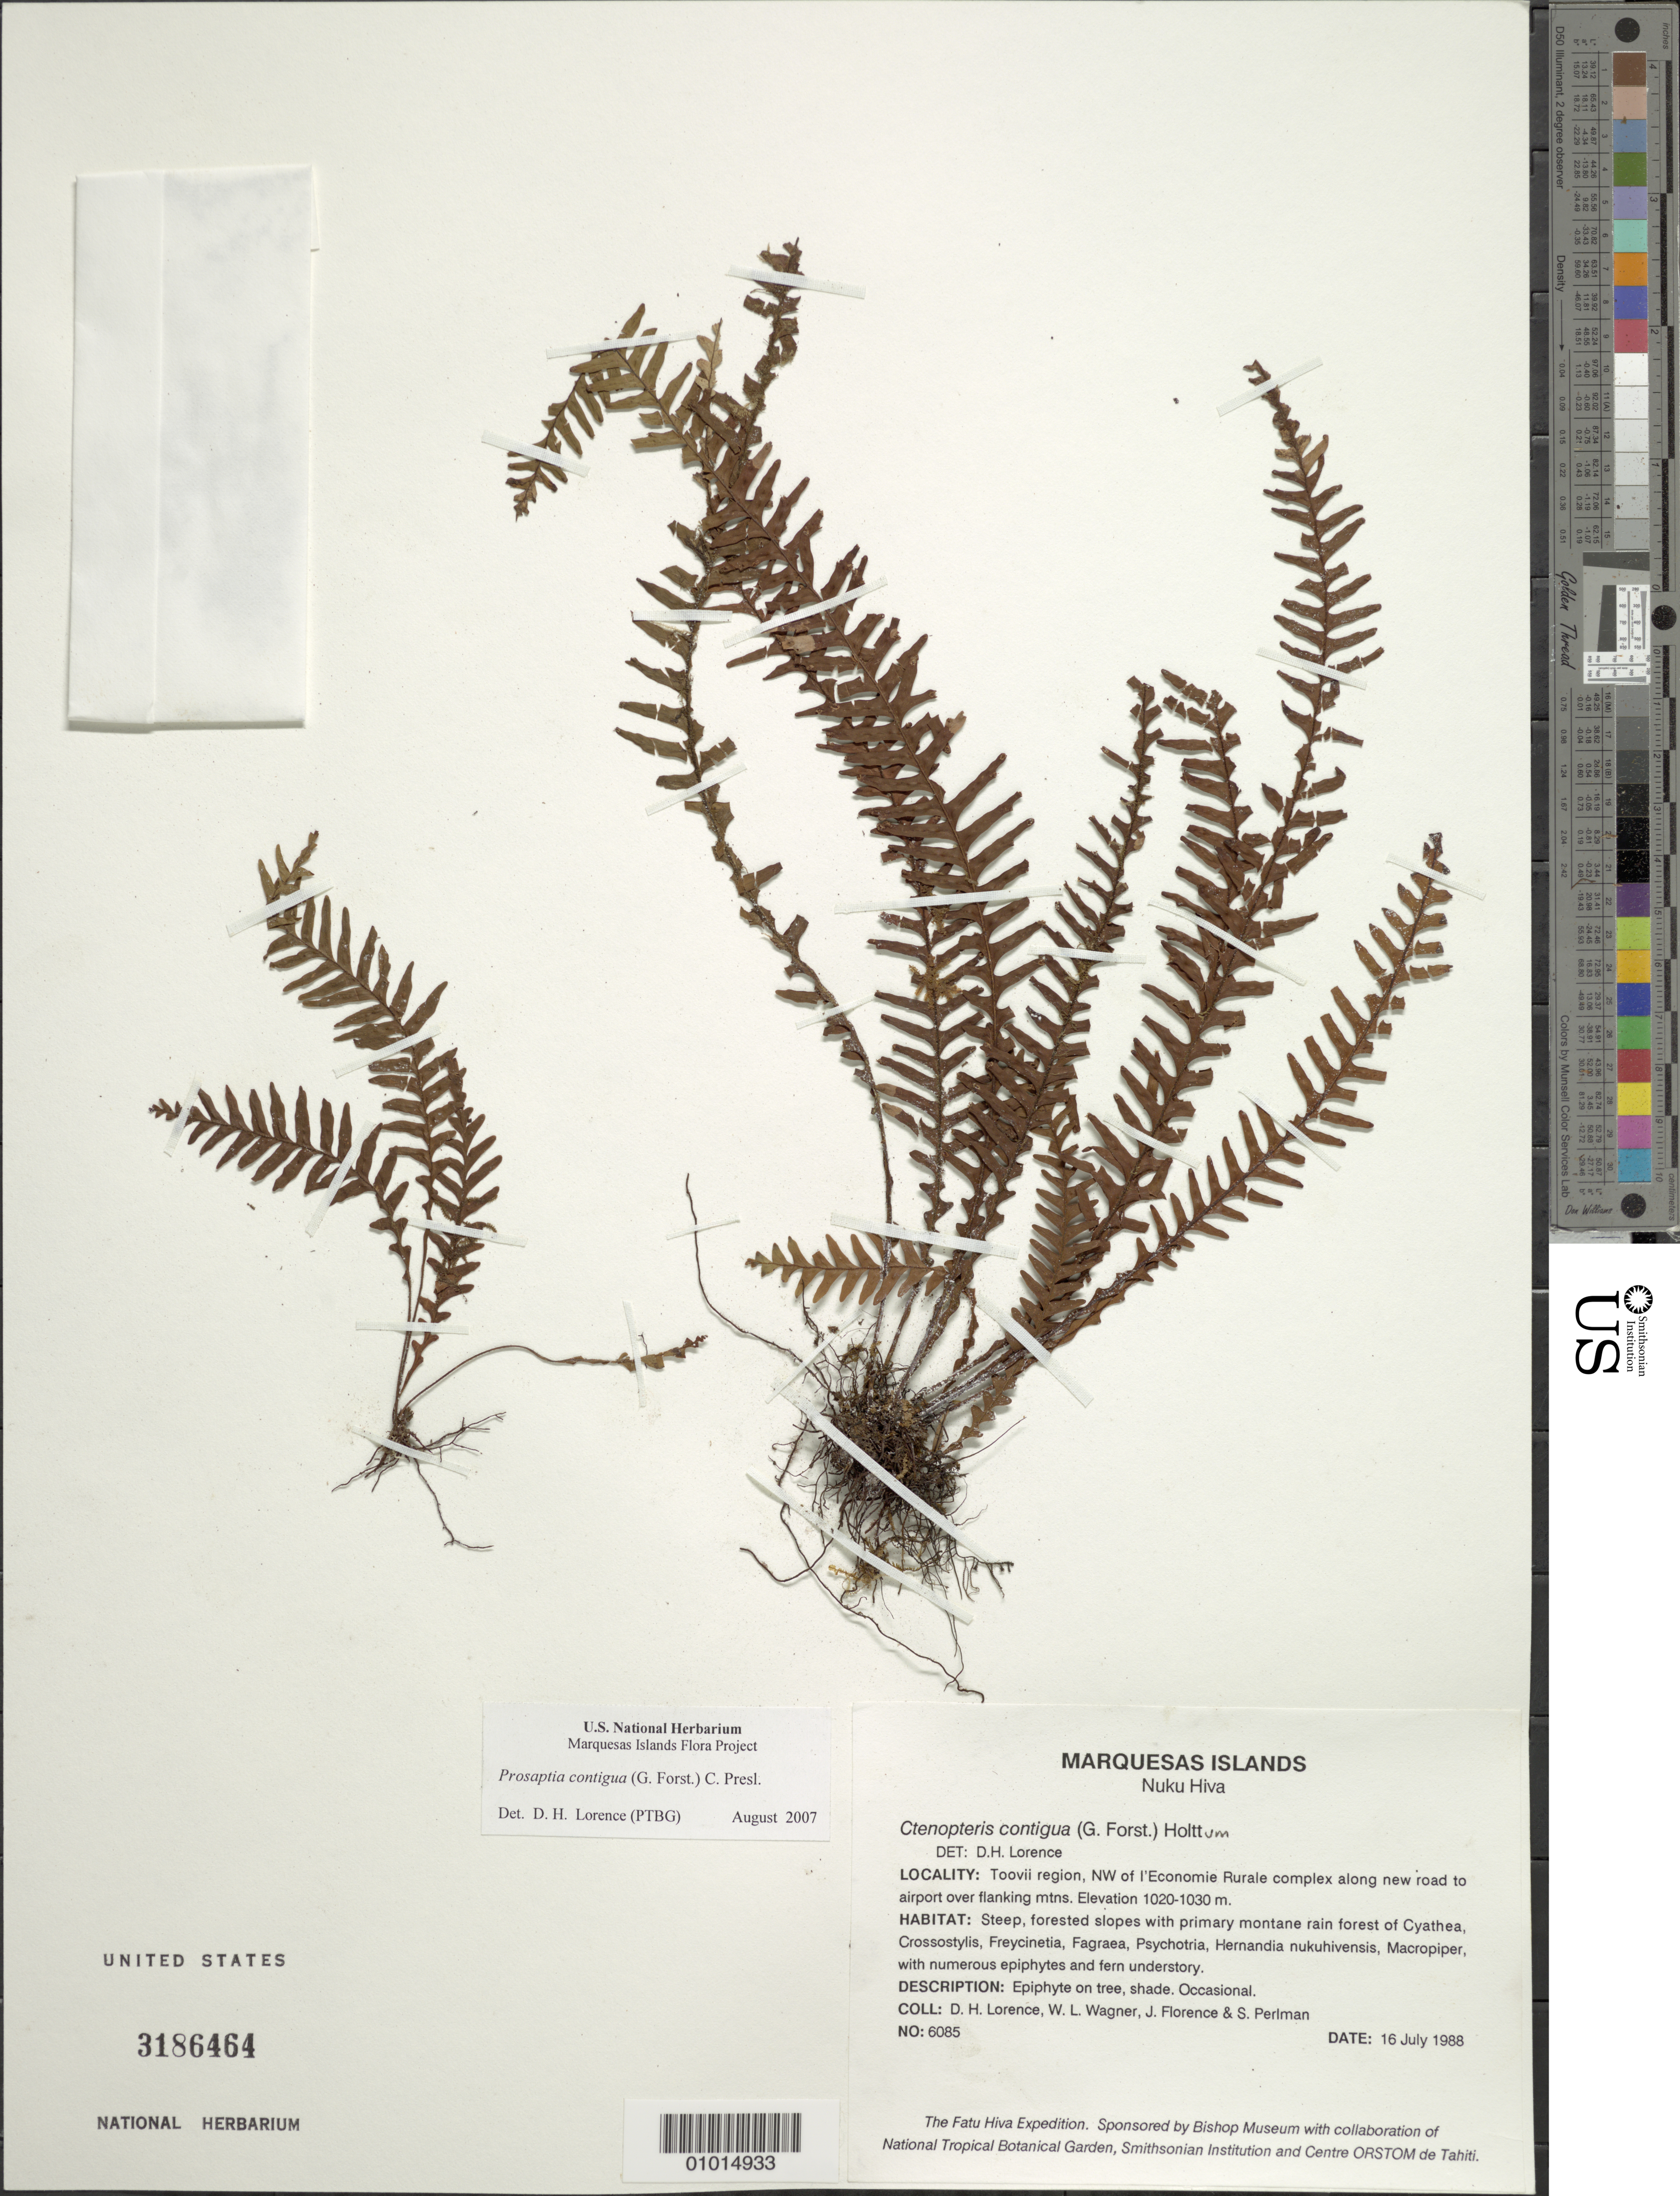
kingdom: Plantae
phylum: Tracheophyta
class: Polypodiopsida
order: Polypodiales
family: Polypodiaceae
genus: Prosaptia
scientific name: Prosaptia contigua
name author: (G. Forst.) Presl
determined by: Lorence, David H., (PTBG), National Tropical Botanical Garden (UNITED STATES)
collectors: D. Lorence, W. L. Wagner, J. Florence & S. P. Perlman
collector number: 6085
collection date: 1988-07-16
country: French Polynesia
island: Nuku Hiva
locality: Toovii region, NW of l'Economie Rurale complex along new road to airport over flanking mountains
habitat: Steep, forested slopes with primary montane rain forest. Shade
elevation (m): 1020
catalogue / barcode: US 3186464